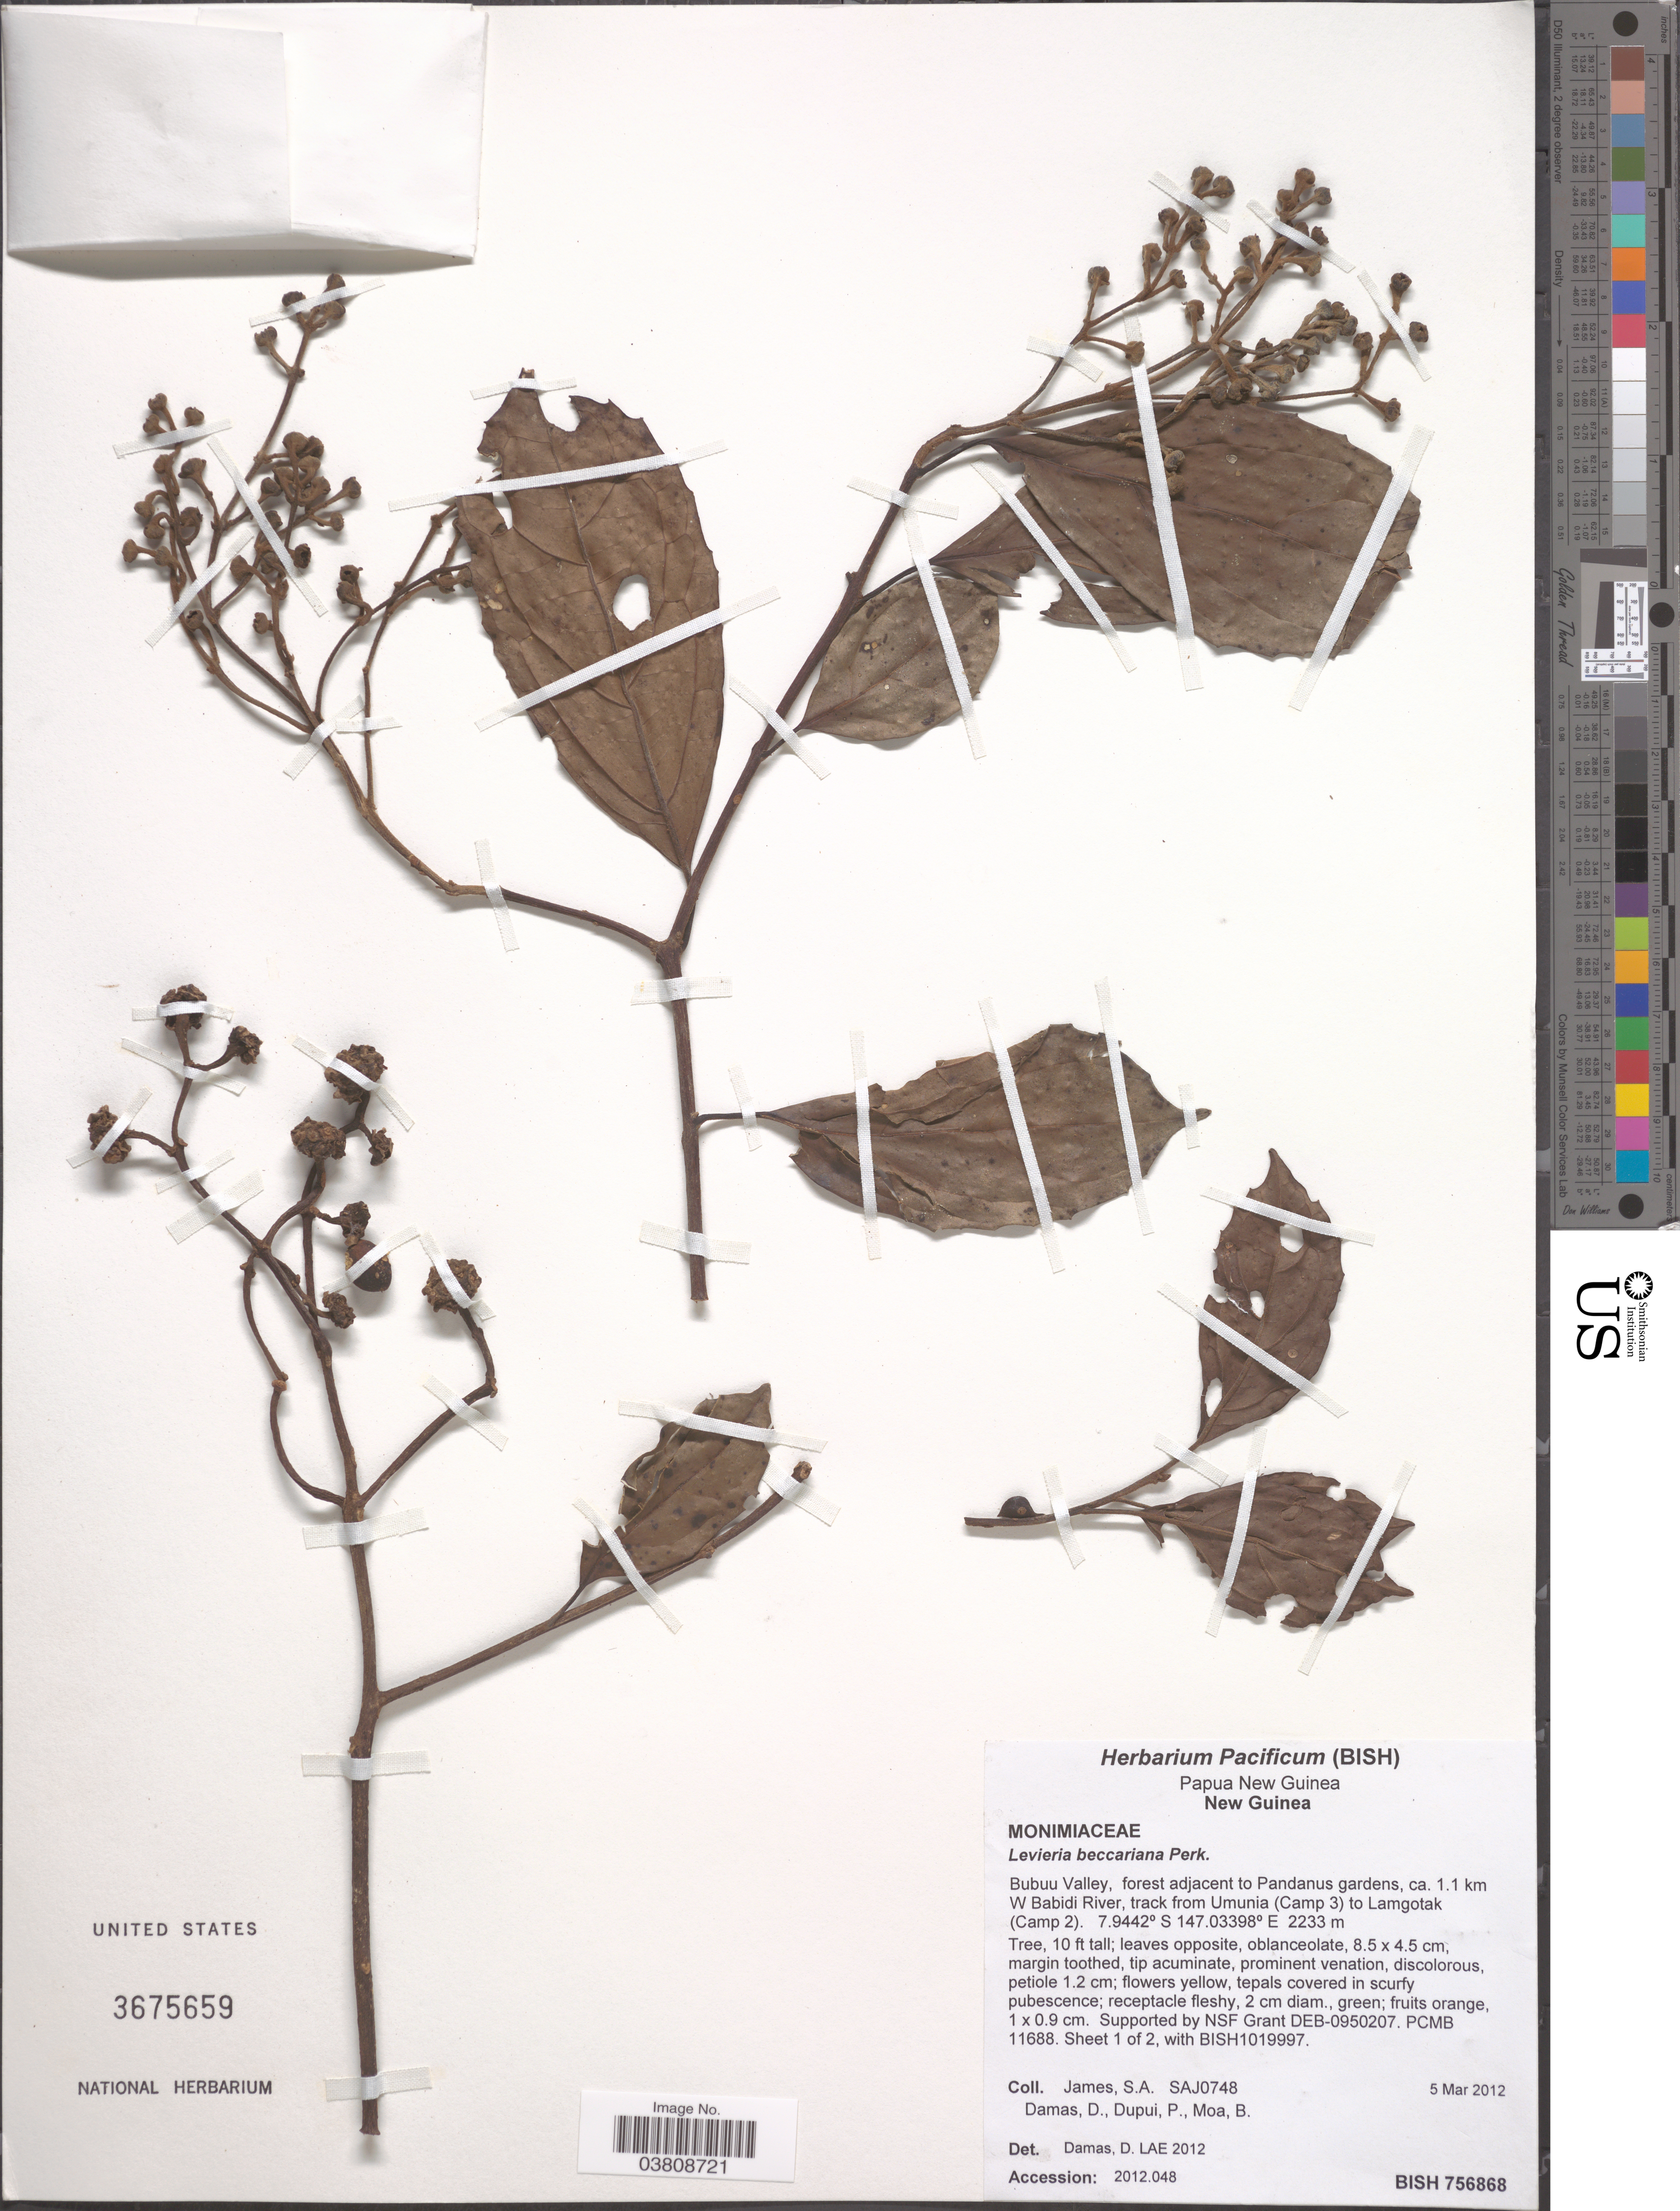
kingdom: Plantae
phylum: Tracheophyta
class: Magnoliopsida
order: Laurales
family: Monimiaceae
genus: Levieria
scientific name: Levieria beccariana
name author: Perk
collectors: S. James, D. Damas, P. Dupui & B. Moa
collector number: SAJ0748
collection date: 2012-03-05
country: Papua New Guinea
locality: New Guinea. Babuu Valley, forest adjacent to Pandanus gardens, ca. 1.1 km W Babidi River, track from Umunia (Camp 3) to Lamgotak (Camp 2).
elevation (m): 2233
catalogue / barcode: US 3675659